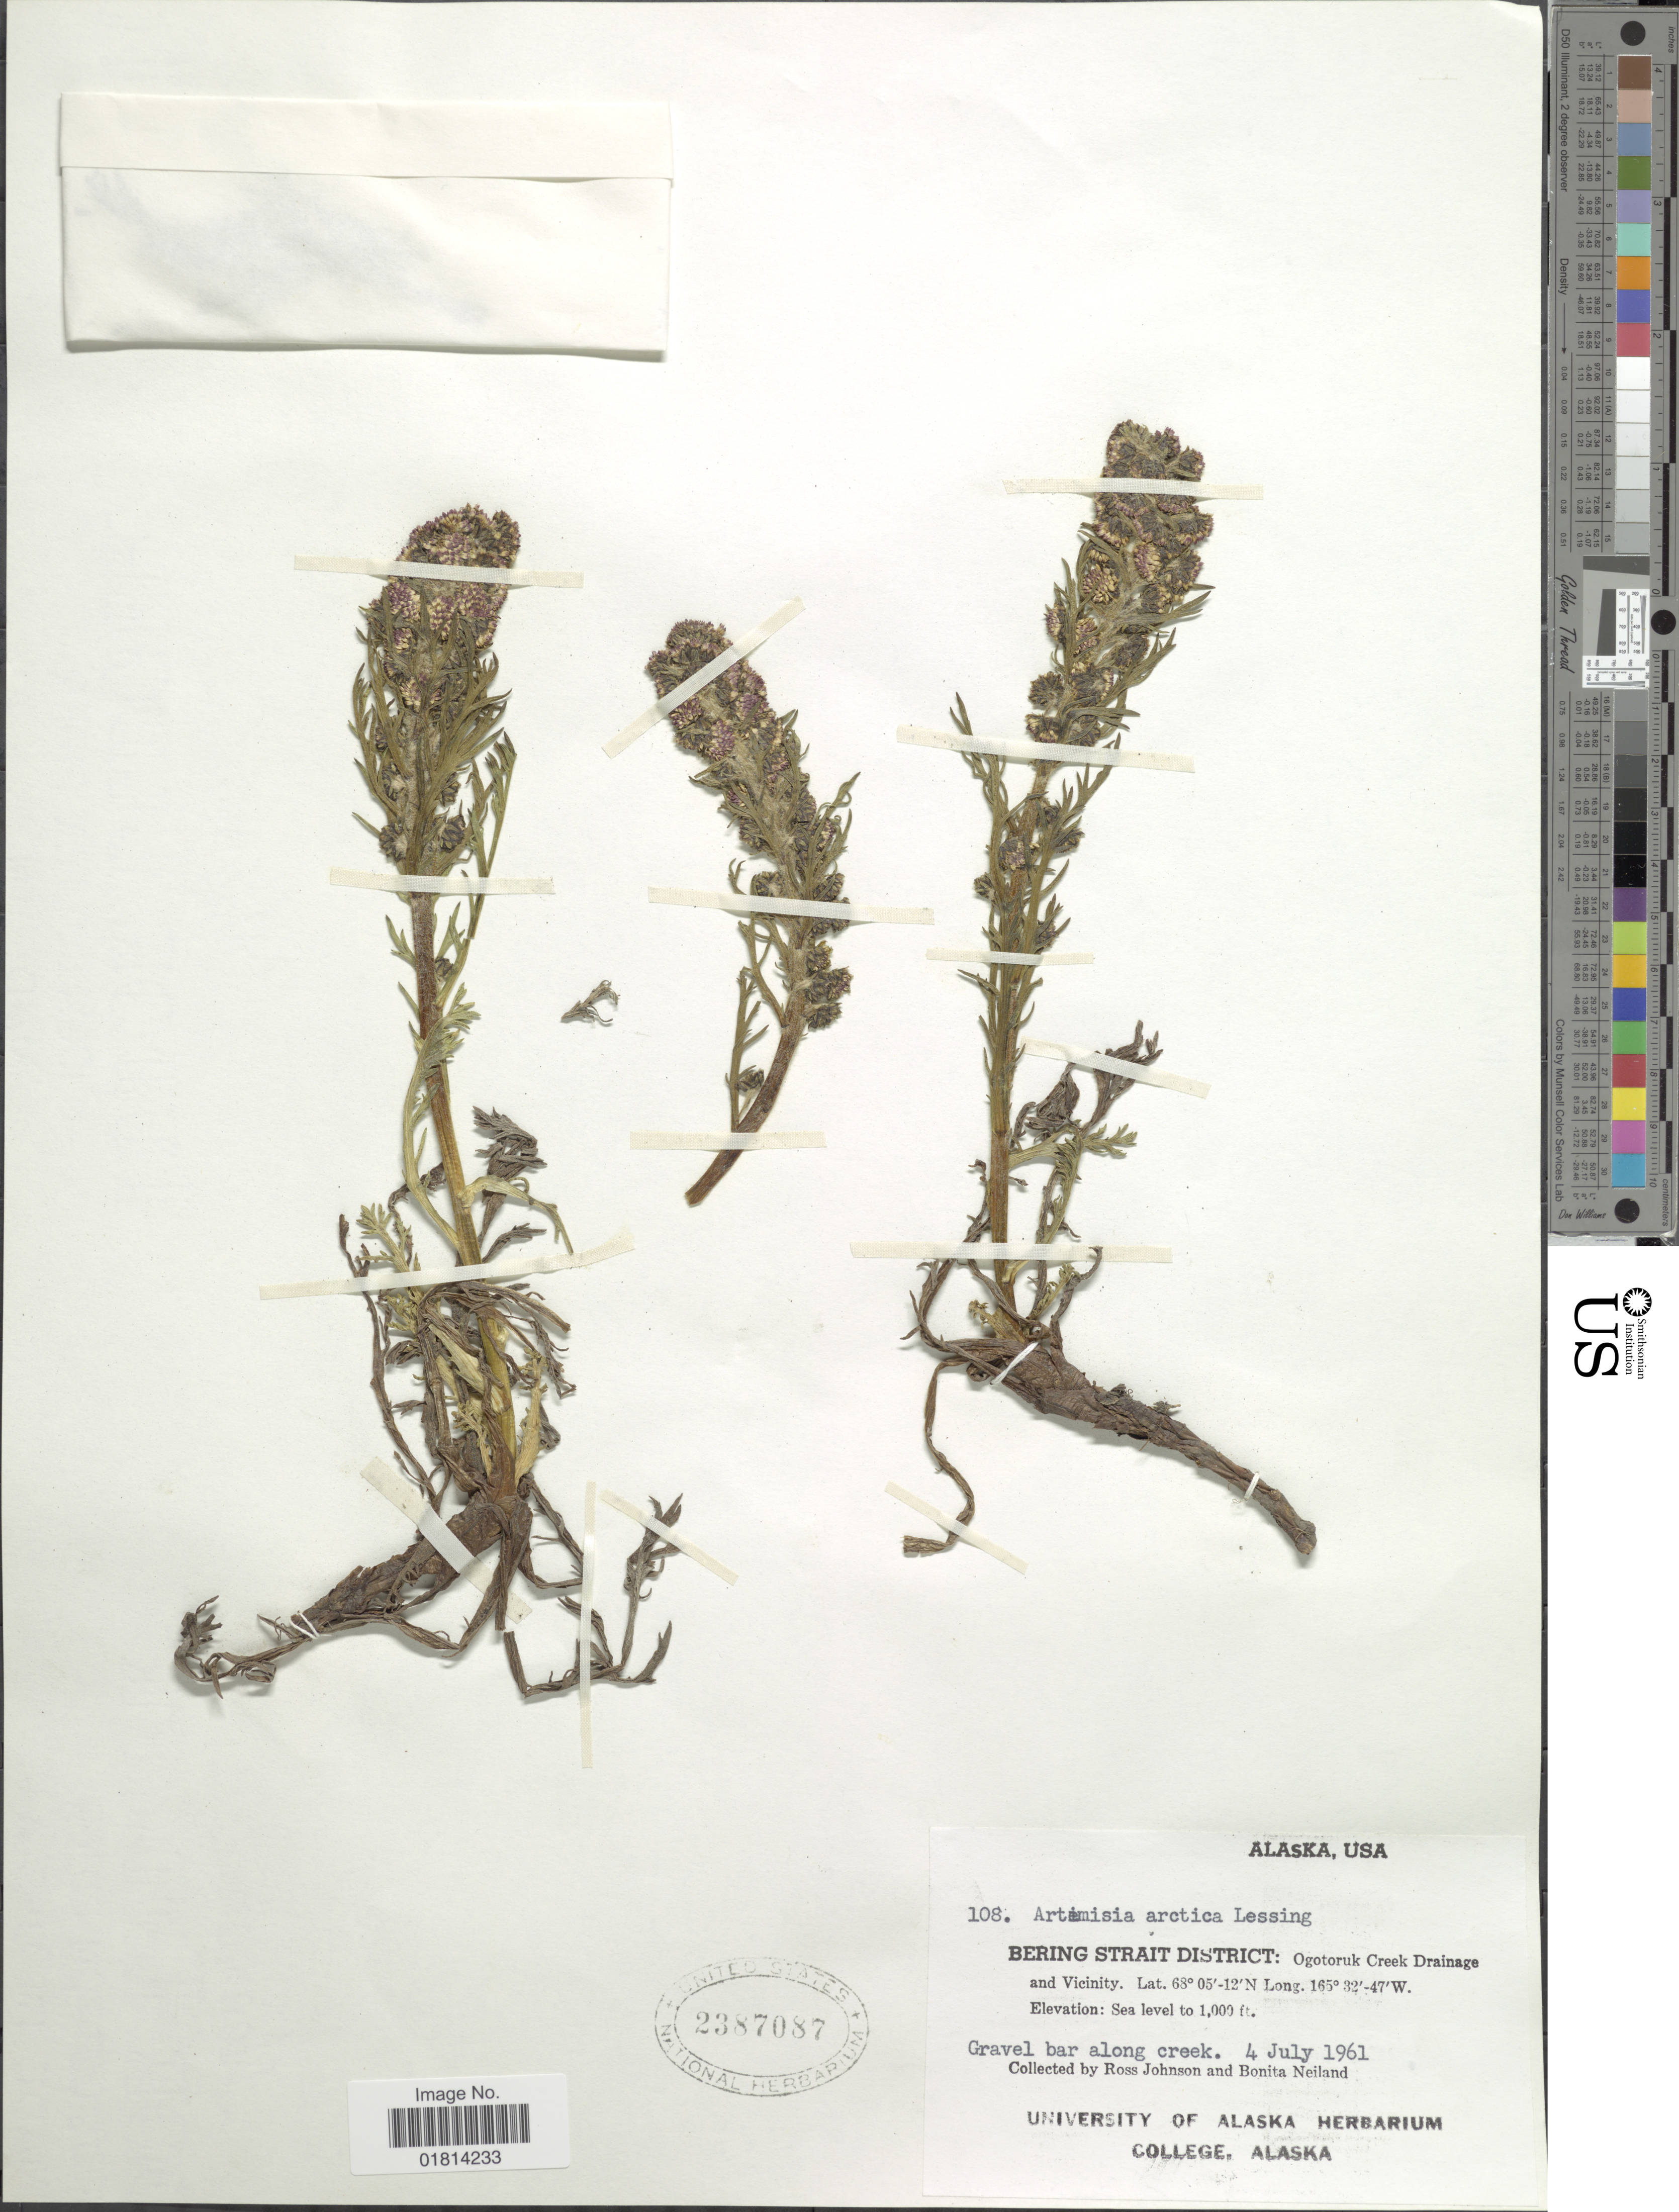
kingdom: Plantae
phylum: Tracheophyta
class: Magnoliopsida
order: Asterales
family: Asteraceae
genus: Artemisia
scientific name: Artemisia arctica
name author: Less.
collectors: R. Johnson & B. Neiland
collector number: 108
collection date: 1961-07-04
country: United States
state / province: Alaska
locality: Bering Strait District: Ogotoruk Creek Drainage and Vicinity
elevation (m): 305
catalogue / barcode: US 2387087